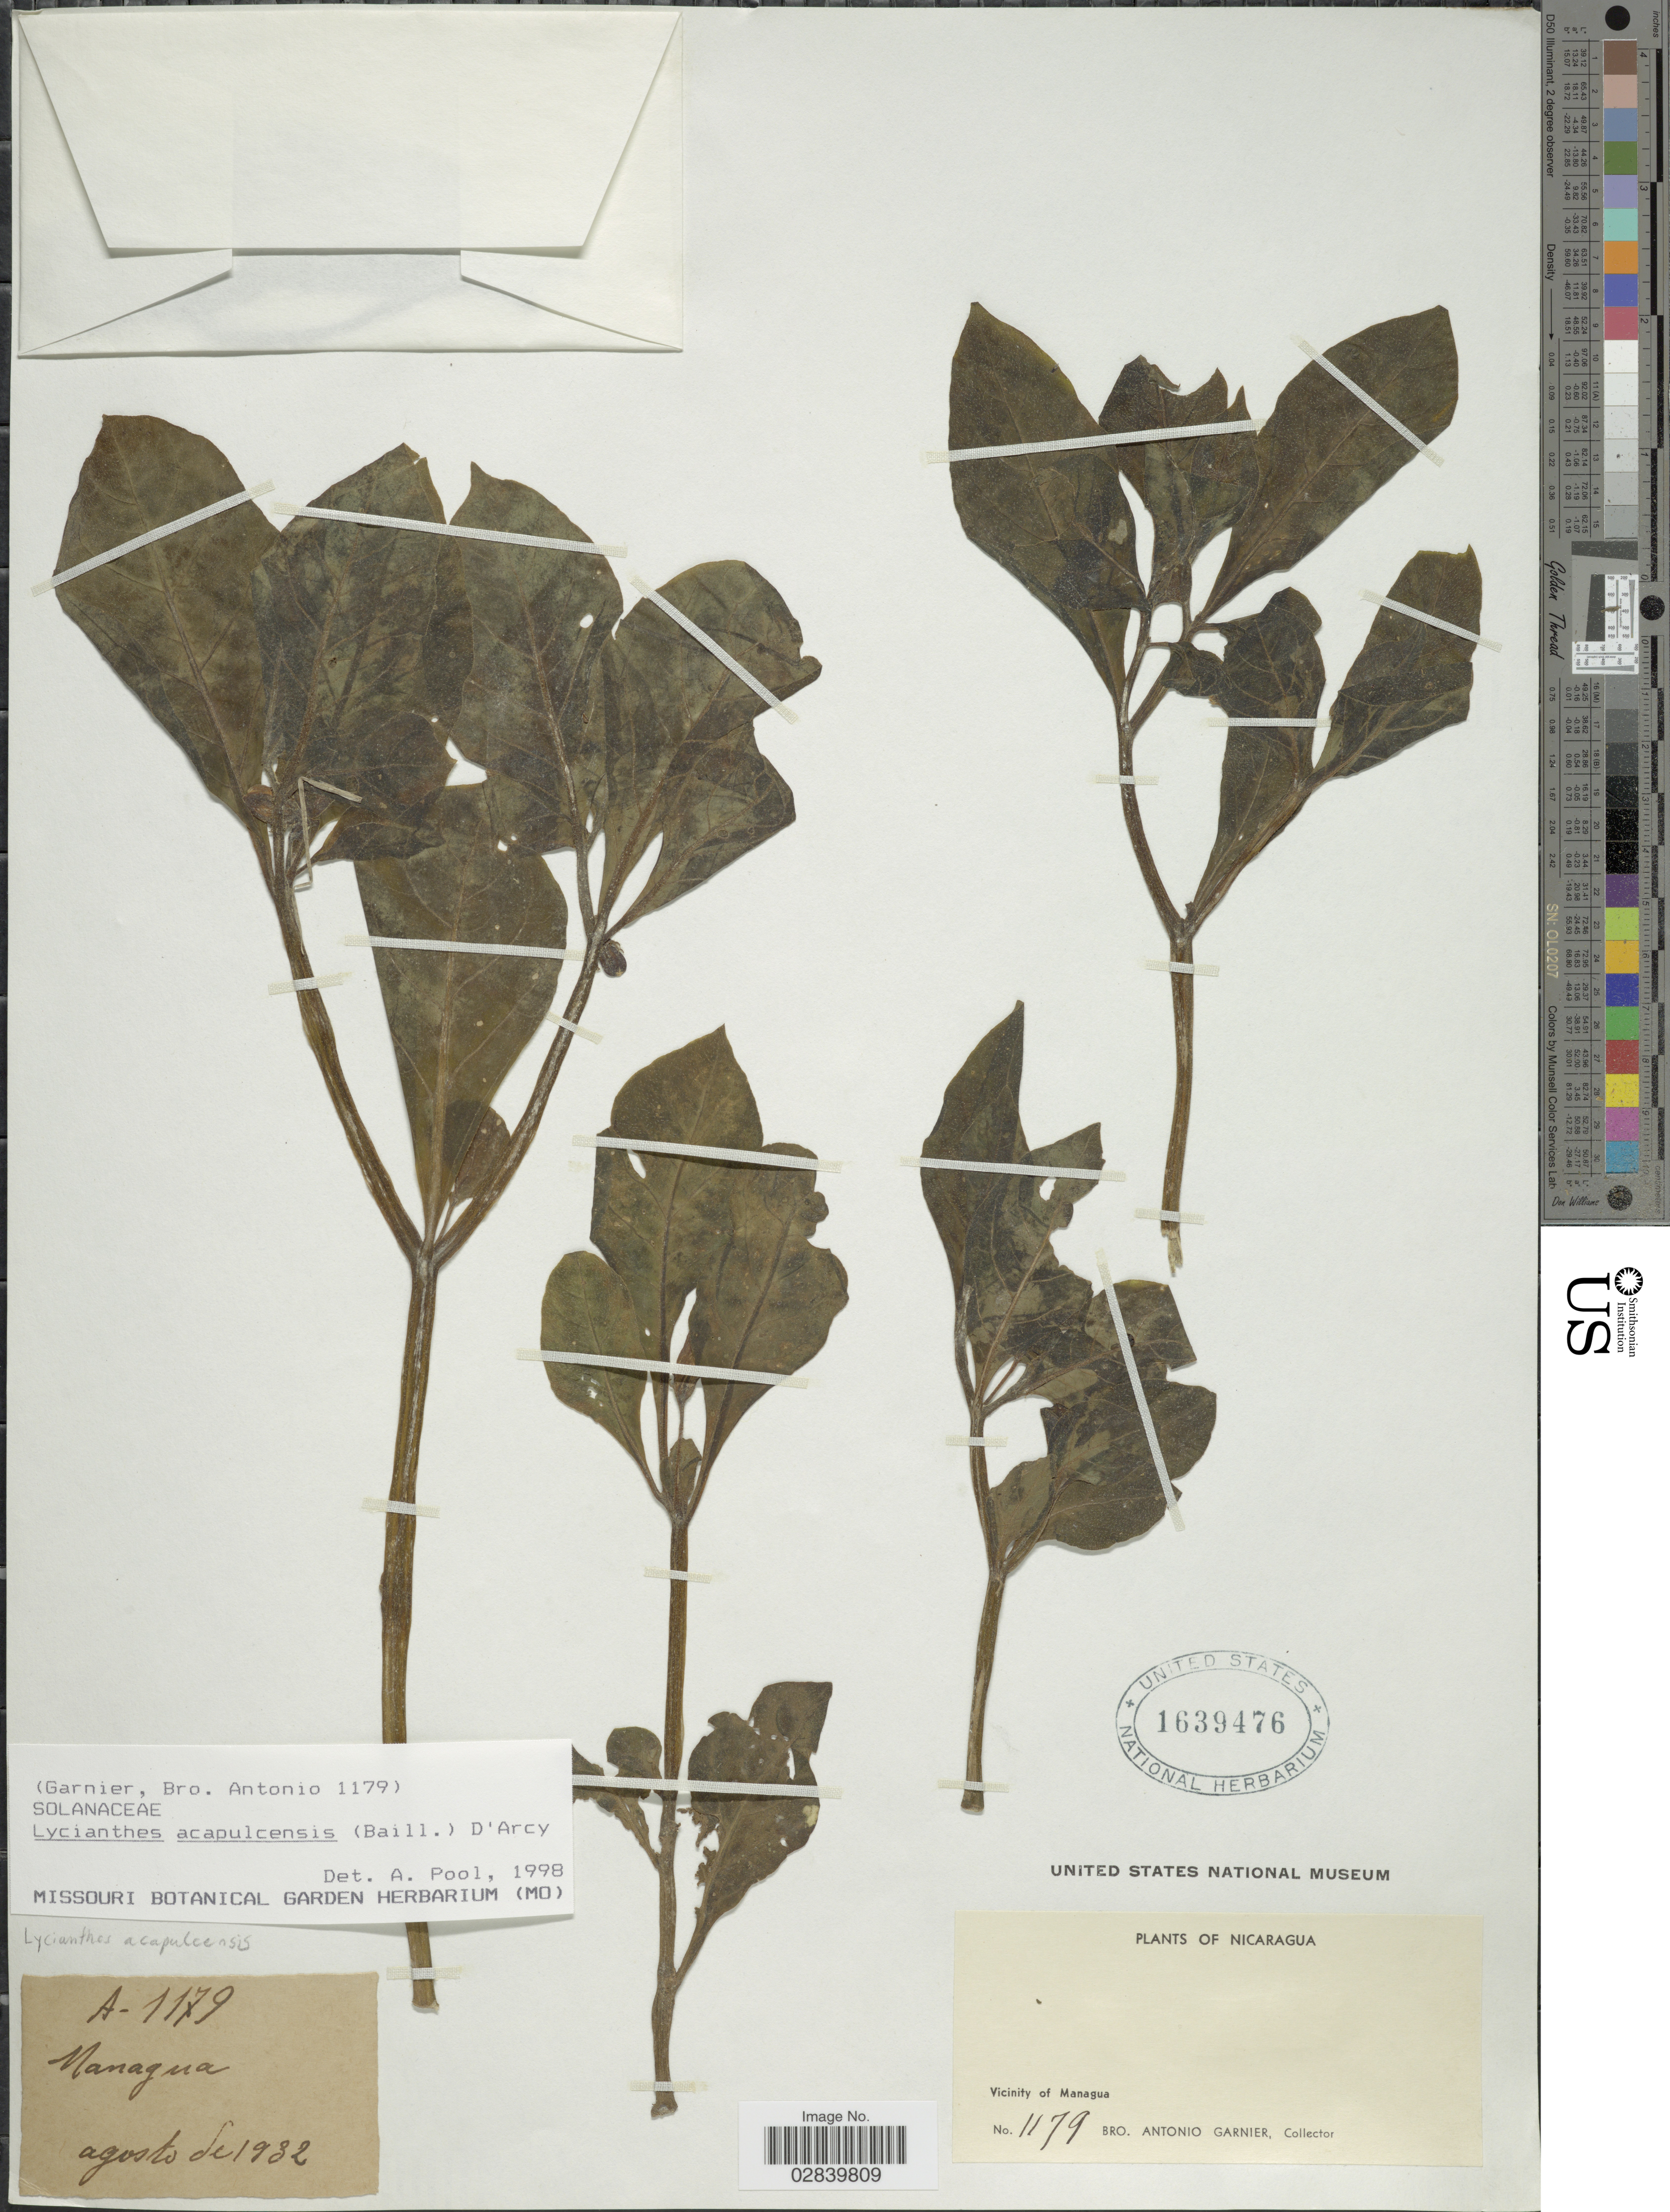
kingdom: Plantae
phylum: Tracheophyta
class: Magnoliopsida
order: Solanales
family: Solanaceae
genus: Lycianthes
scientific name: Lycianthes acapulcensis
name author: (Baill.) D'Arcy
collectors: Bro. A. Garnier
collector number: A-1179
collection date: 1932-08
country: Nicaragua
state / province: Managua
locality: Vicinity of Managua.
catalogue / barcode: US 1639476